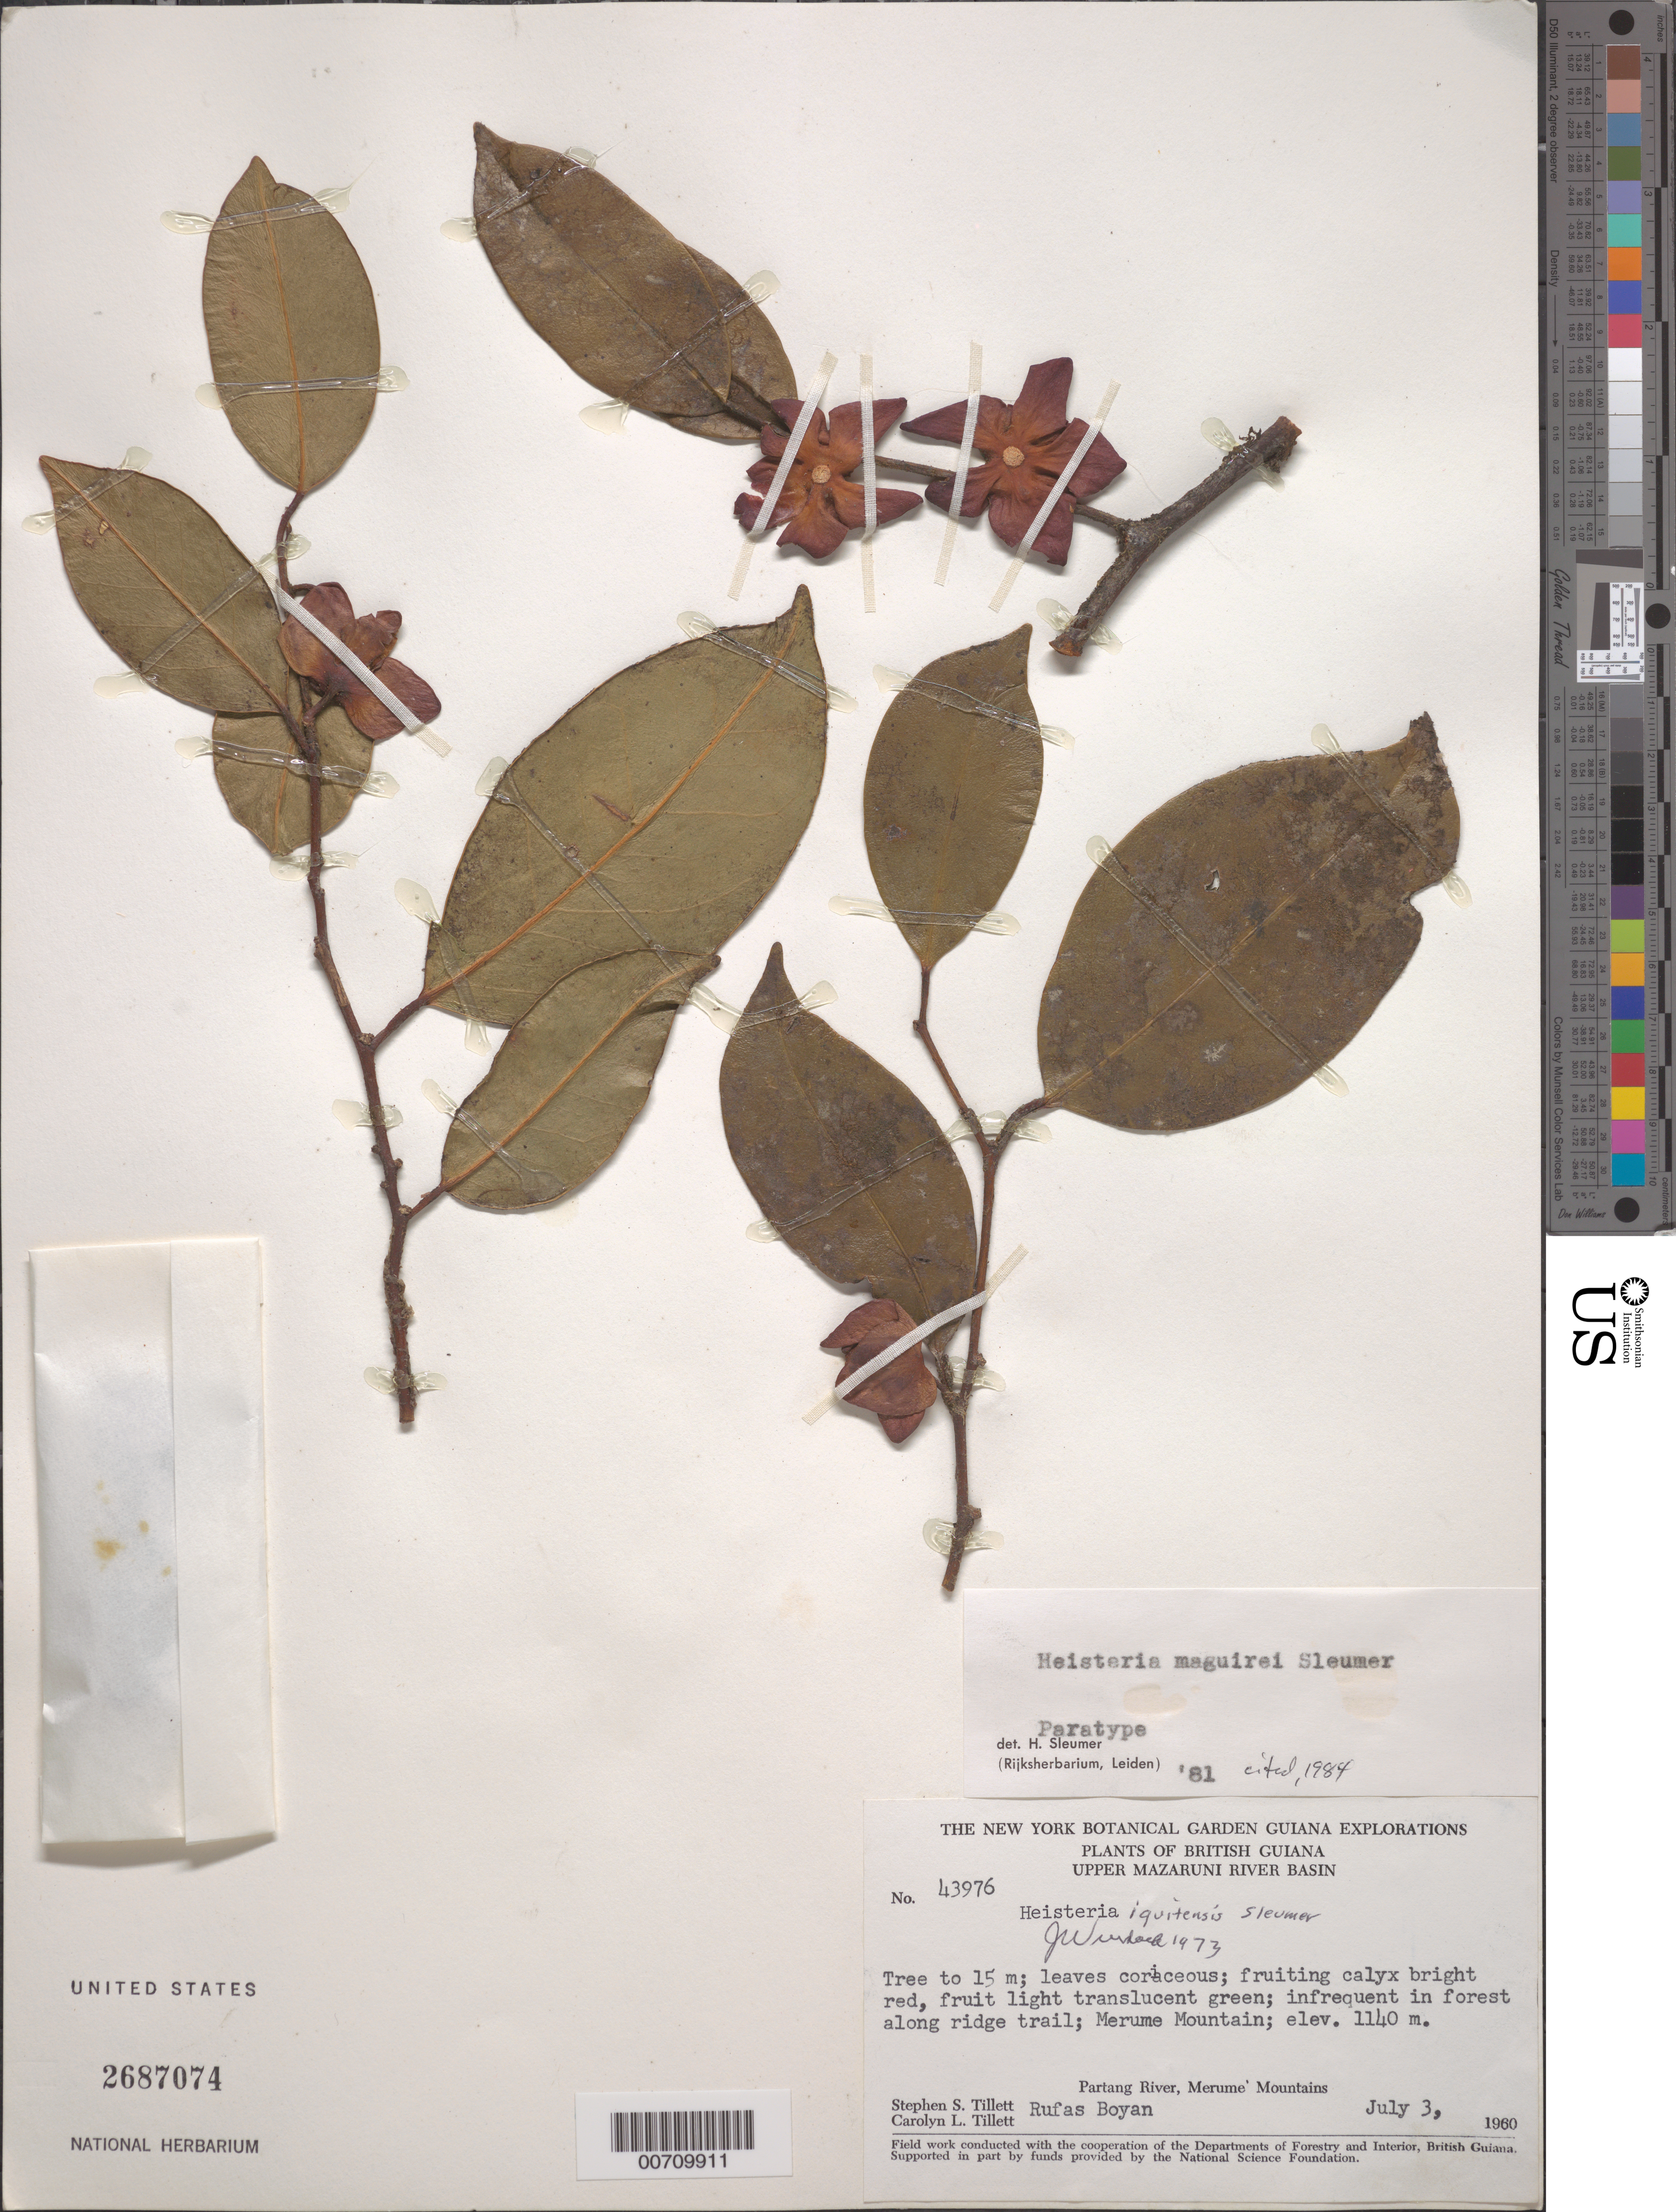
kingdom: Plantae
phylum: Tracheophyta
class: Magnoliopsida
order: Santalales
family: Erythropalaceae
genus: Heisteria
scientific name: Heisteria maguirei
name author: Sleumer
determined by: Sleumer, H. O.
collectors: S. S. Tillett, C. L. Tillett & R. Boyan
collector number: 43976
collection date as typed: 3-Jul-60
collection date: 1960-07-03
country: Guyana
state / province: Cuyuni-Mazaruni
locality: Merume Mts., Partang R., upper Mazaruni River Basin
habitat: Forest along ridge trail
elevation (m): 1143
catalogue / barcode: US 2687074